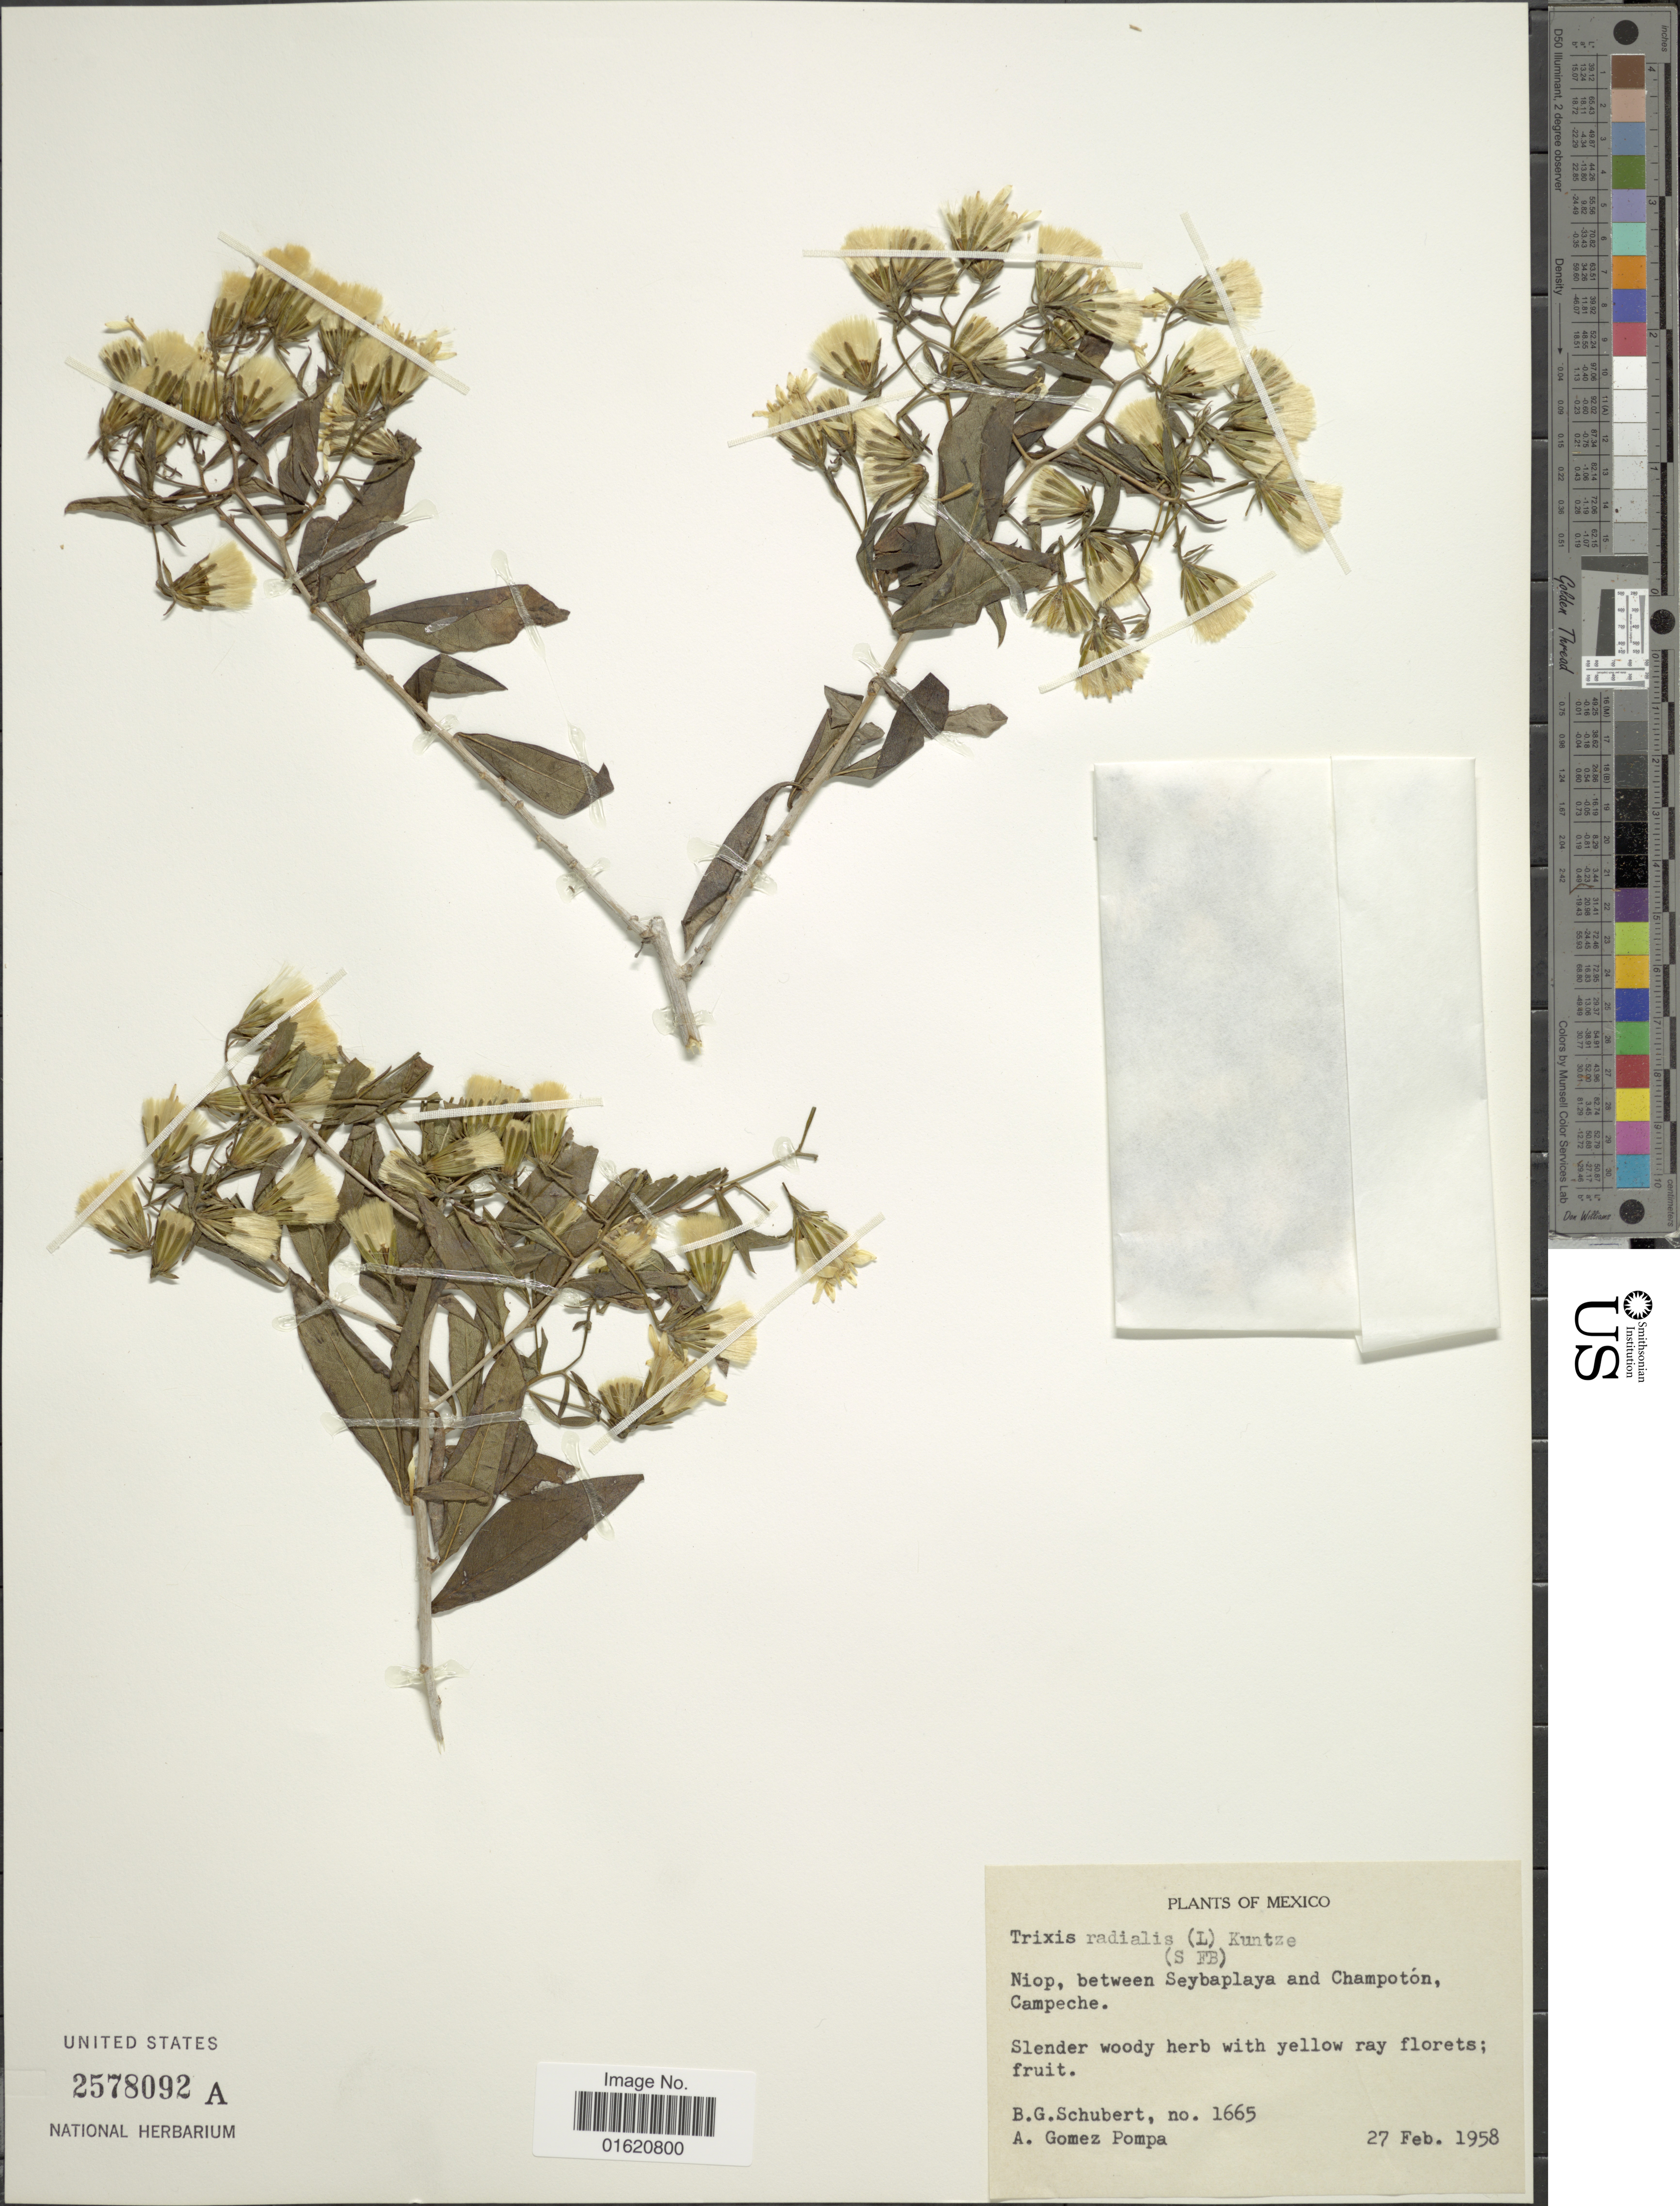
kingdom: Plantae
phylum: Tracheophyta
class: Magnoliopsida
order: Asterales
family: Asteraceae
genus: Trixis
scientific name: Trixis inula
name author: Crantz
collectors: B. Schubert & A. Gómez Pompa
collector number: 1665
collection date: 1958-02-27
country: Mexico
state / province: Campeche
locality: Niop, between Seybaplaya and Champotón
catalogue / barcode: US 2578092A